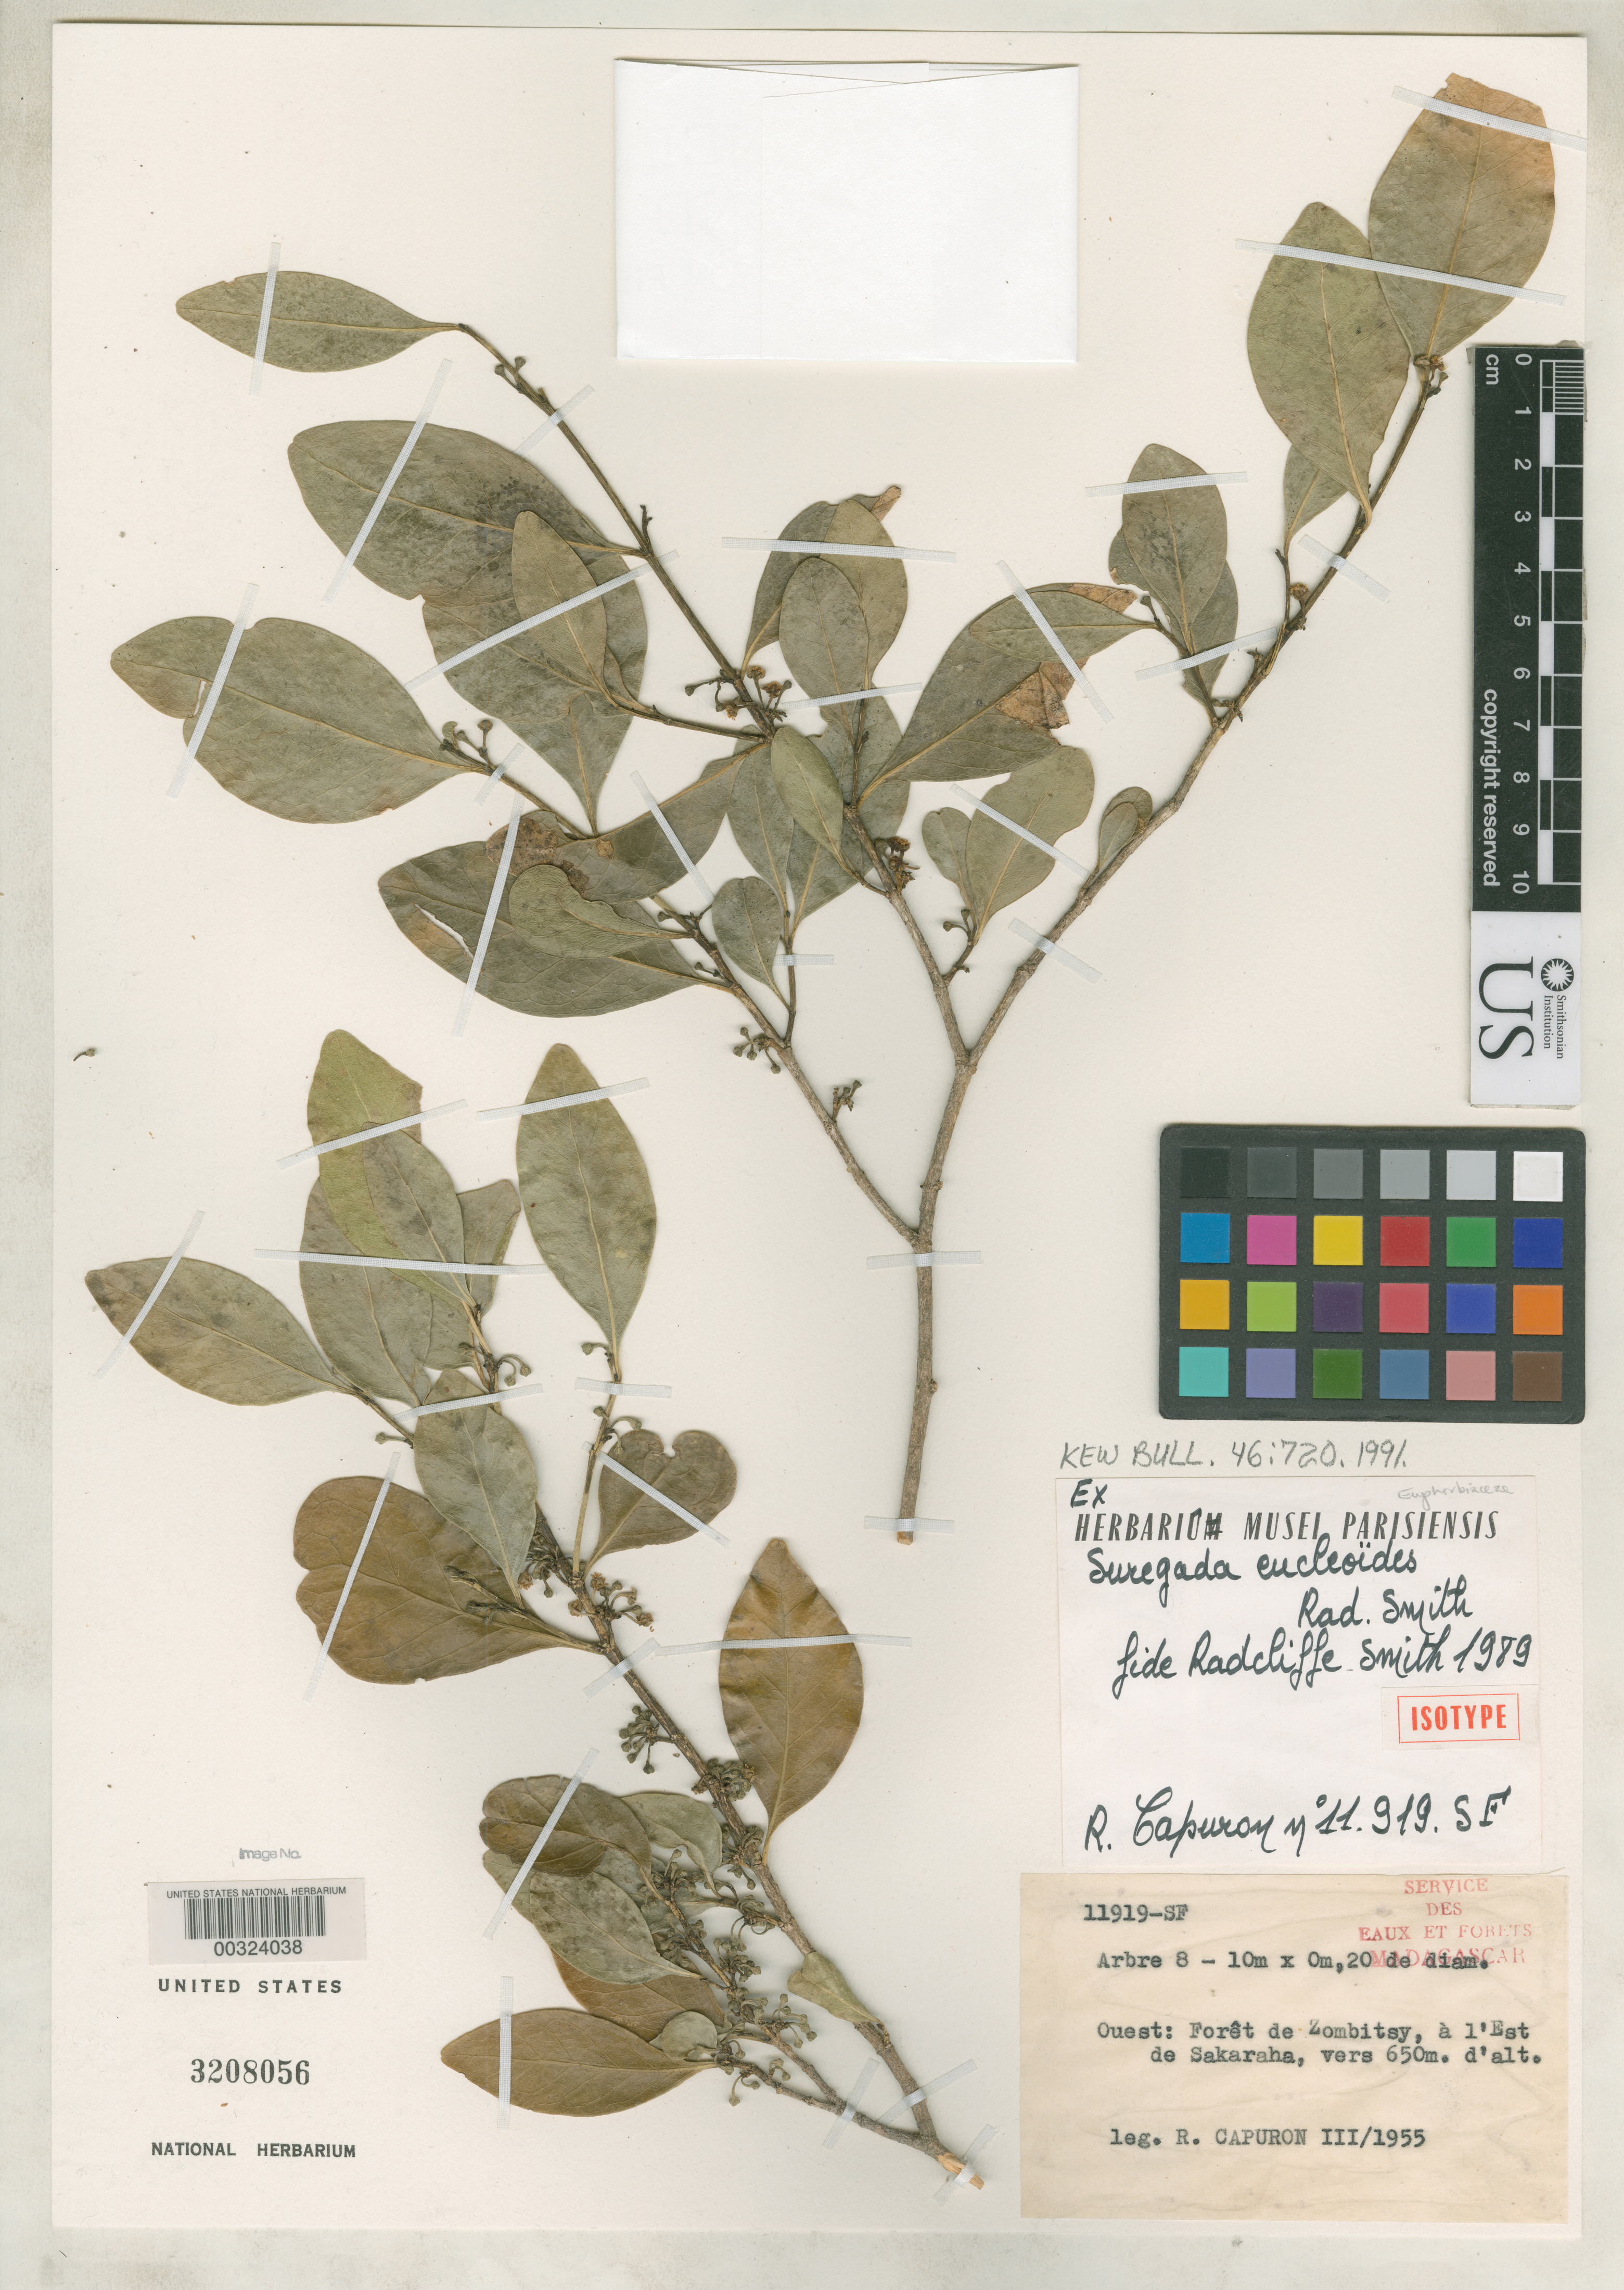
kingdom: Plantae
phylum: Tracheophyta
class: Magnoliopsida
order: Malpighiales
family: Euphorbiaceae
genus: Suregada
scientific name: Suregada eucleoides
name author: Radcl.-Sm.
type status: Isotype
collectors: R. P. Capuron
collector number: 11919-sf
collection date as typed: Mar 1955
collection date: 1955-03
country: Madagascar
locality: Ouest, Foret de Zombitsy, a l'est de Sakaraha.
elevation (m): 650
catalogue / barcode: US 3208056